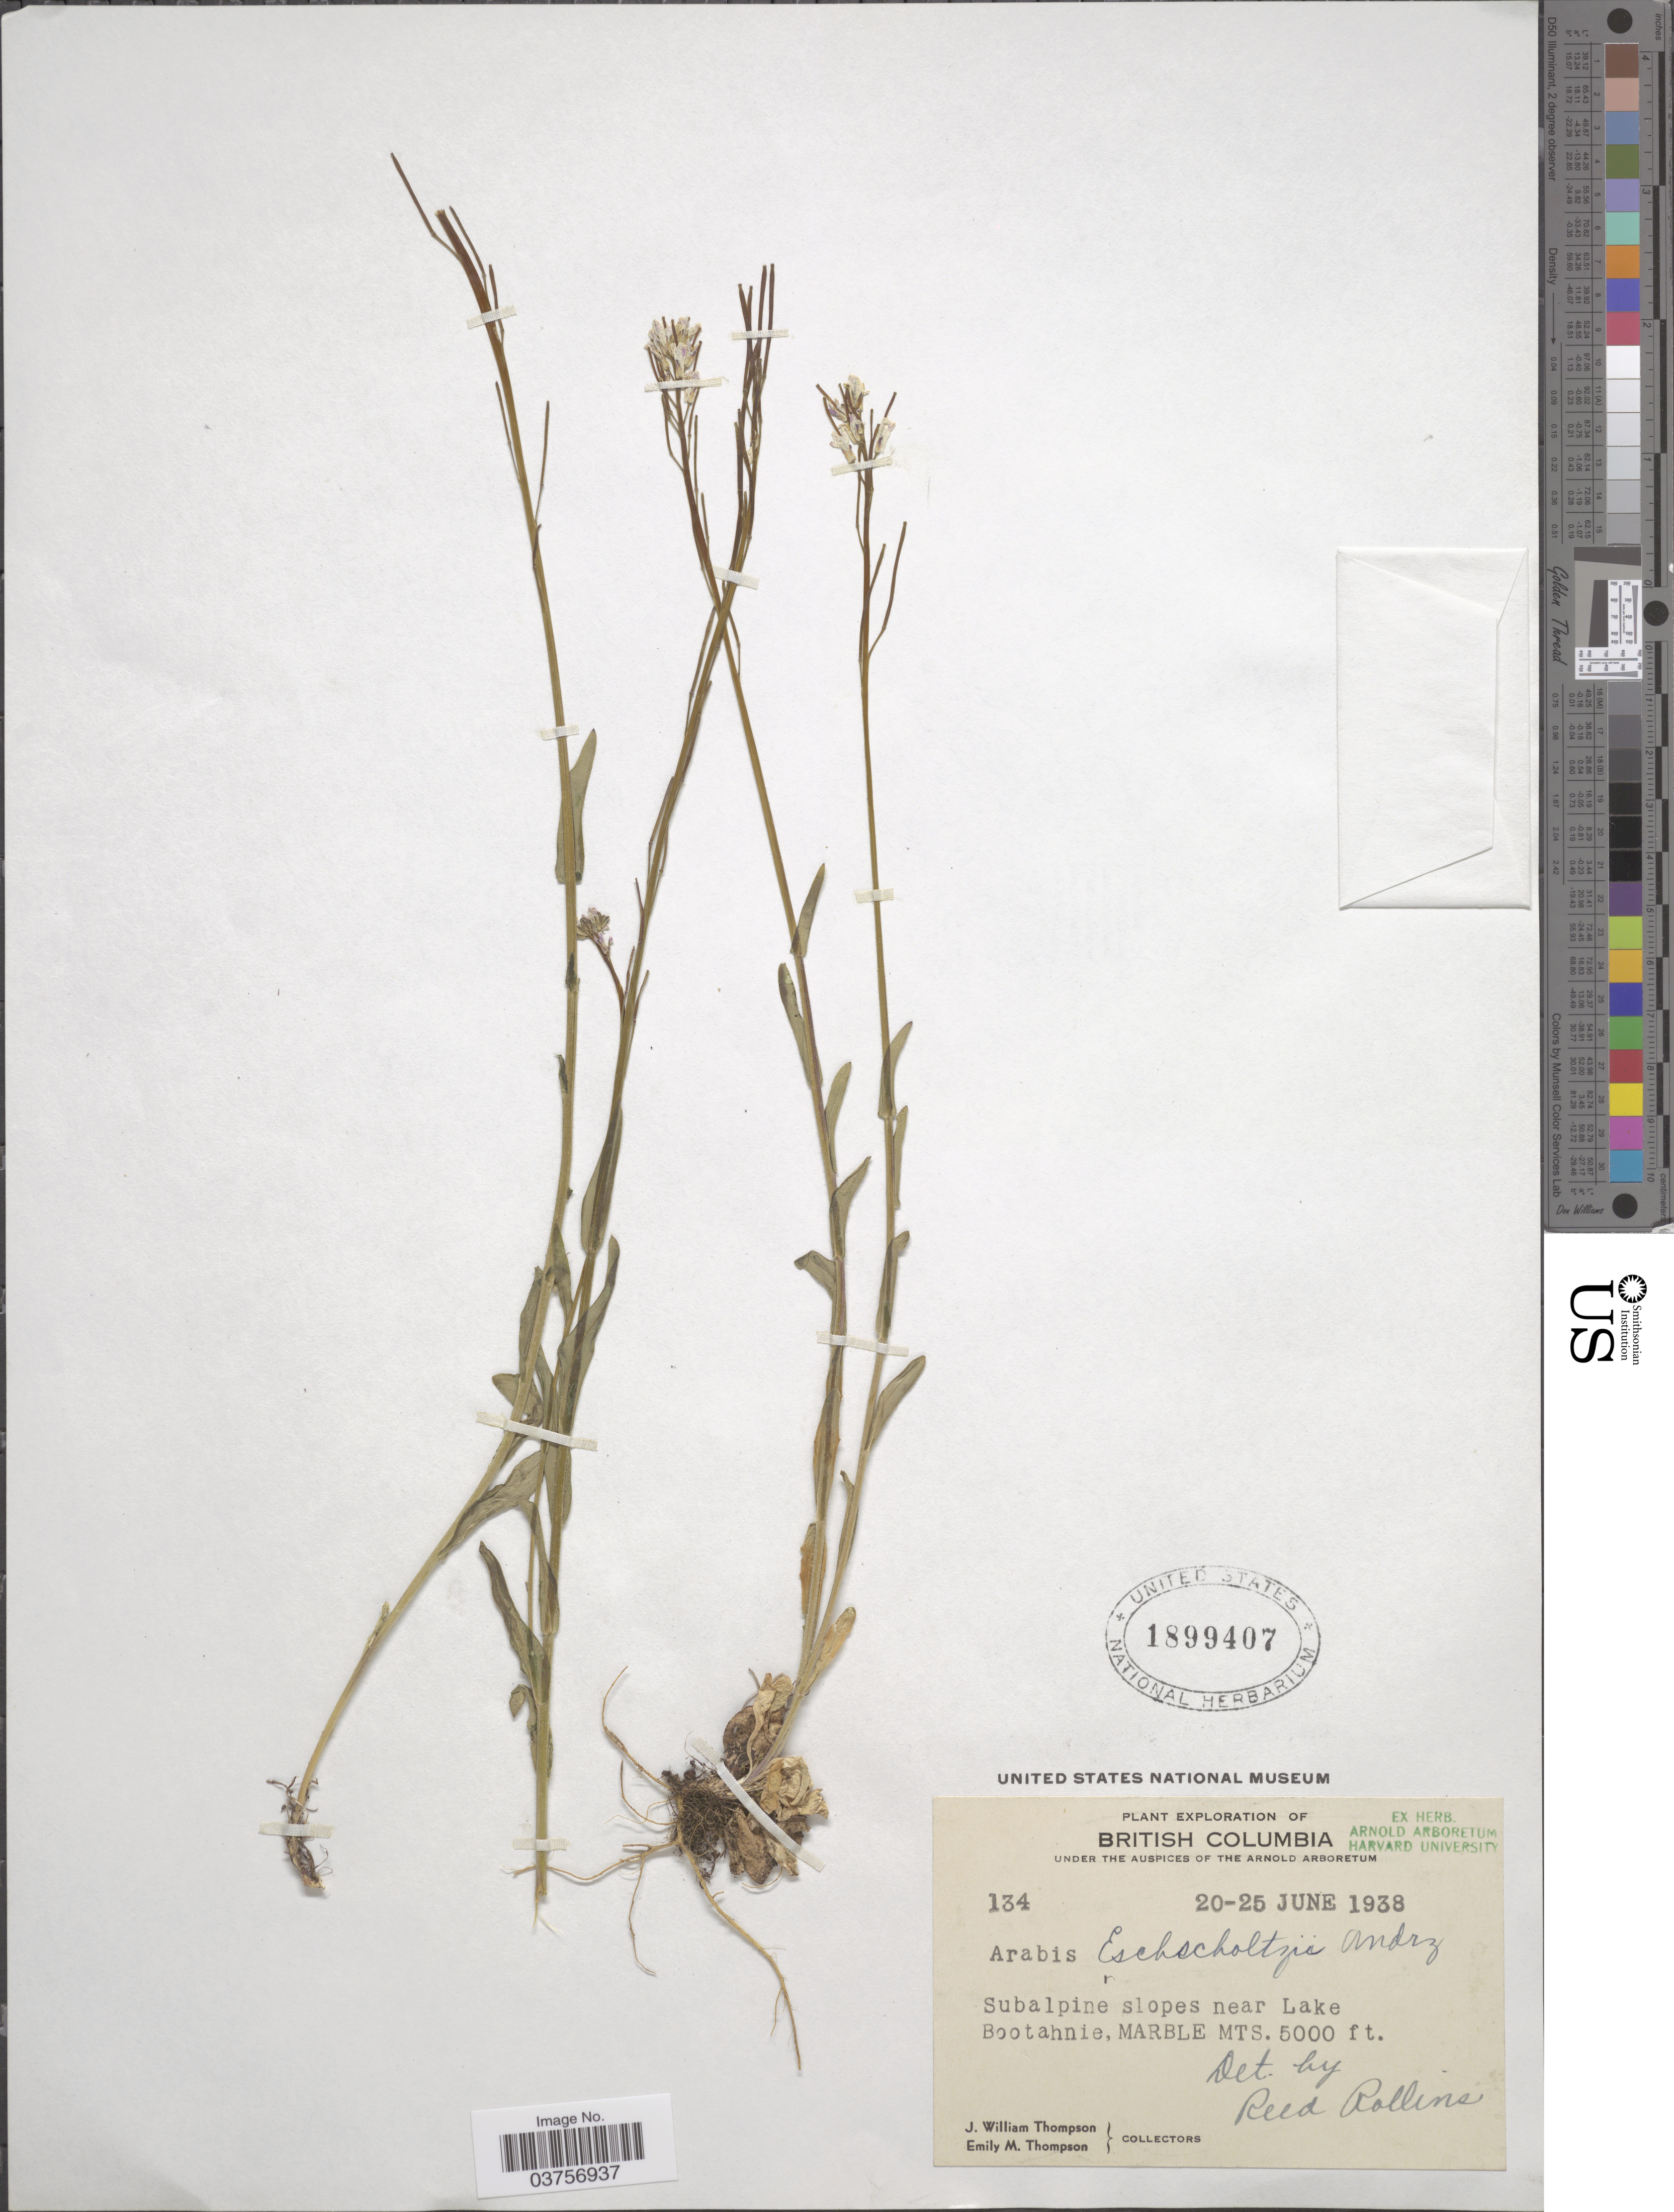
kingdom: Plantae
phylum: Tracheophyta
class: Magnoliopsida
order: Brassicales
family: Brassicaceae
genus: Arabis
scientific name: Arabis eschscholtziana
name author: Andrz.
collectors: J. W. Thompson & E. M. Thompson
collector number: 134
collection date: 1938-06-20/1938-06-25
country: Canada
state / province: British Columbia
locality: Subalpine slopes near Lake Bootahnie, Marble Mts.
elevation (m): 1524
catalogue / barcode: US 1899407